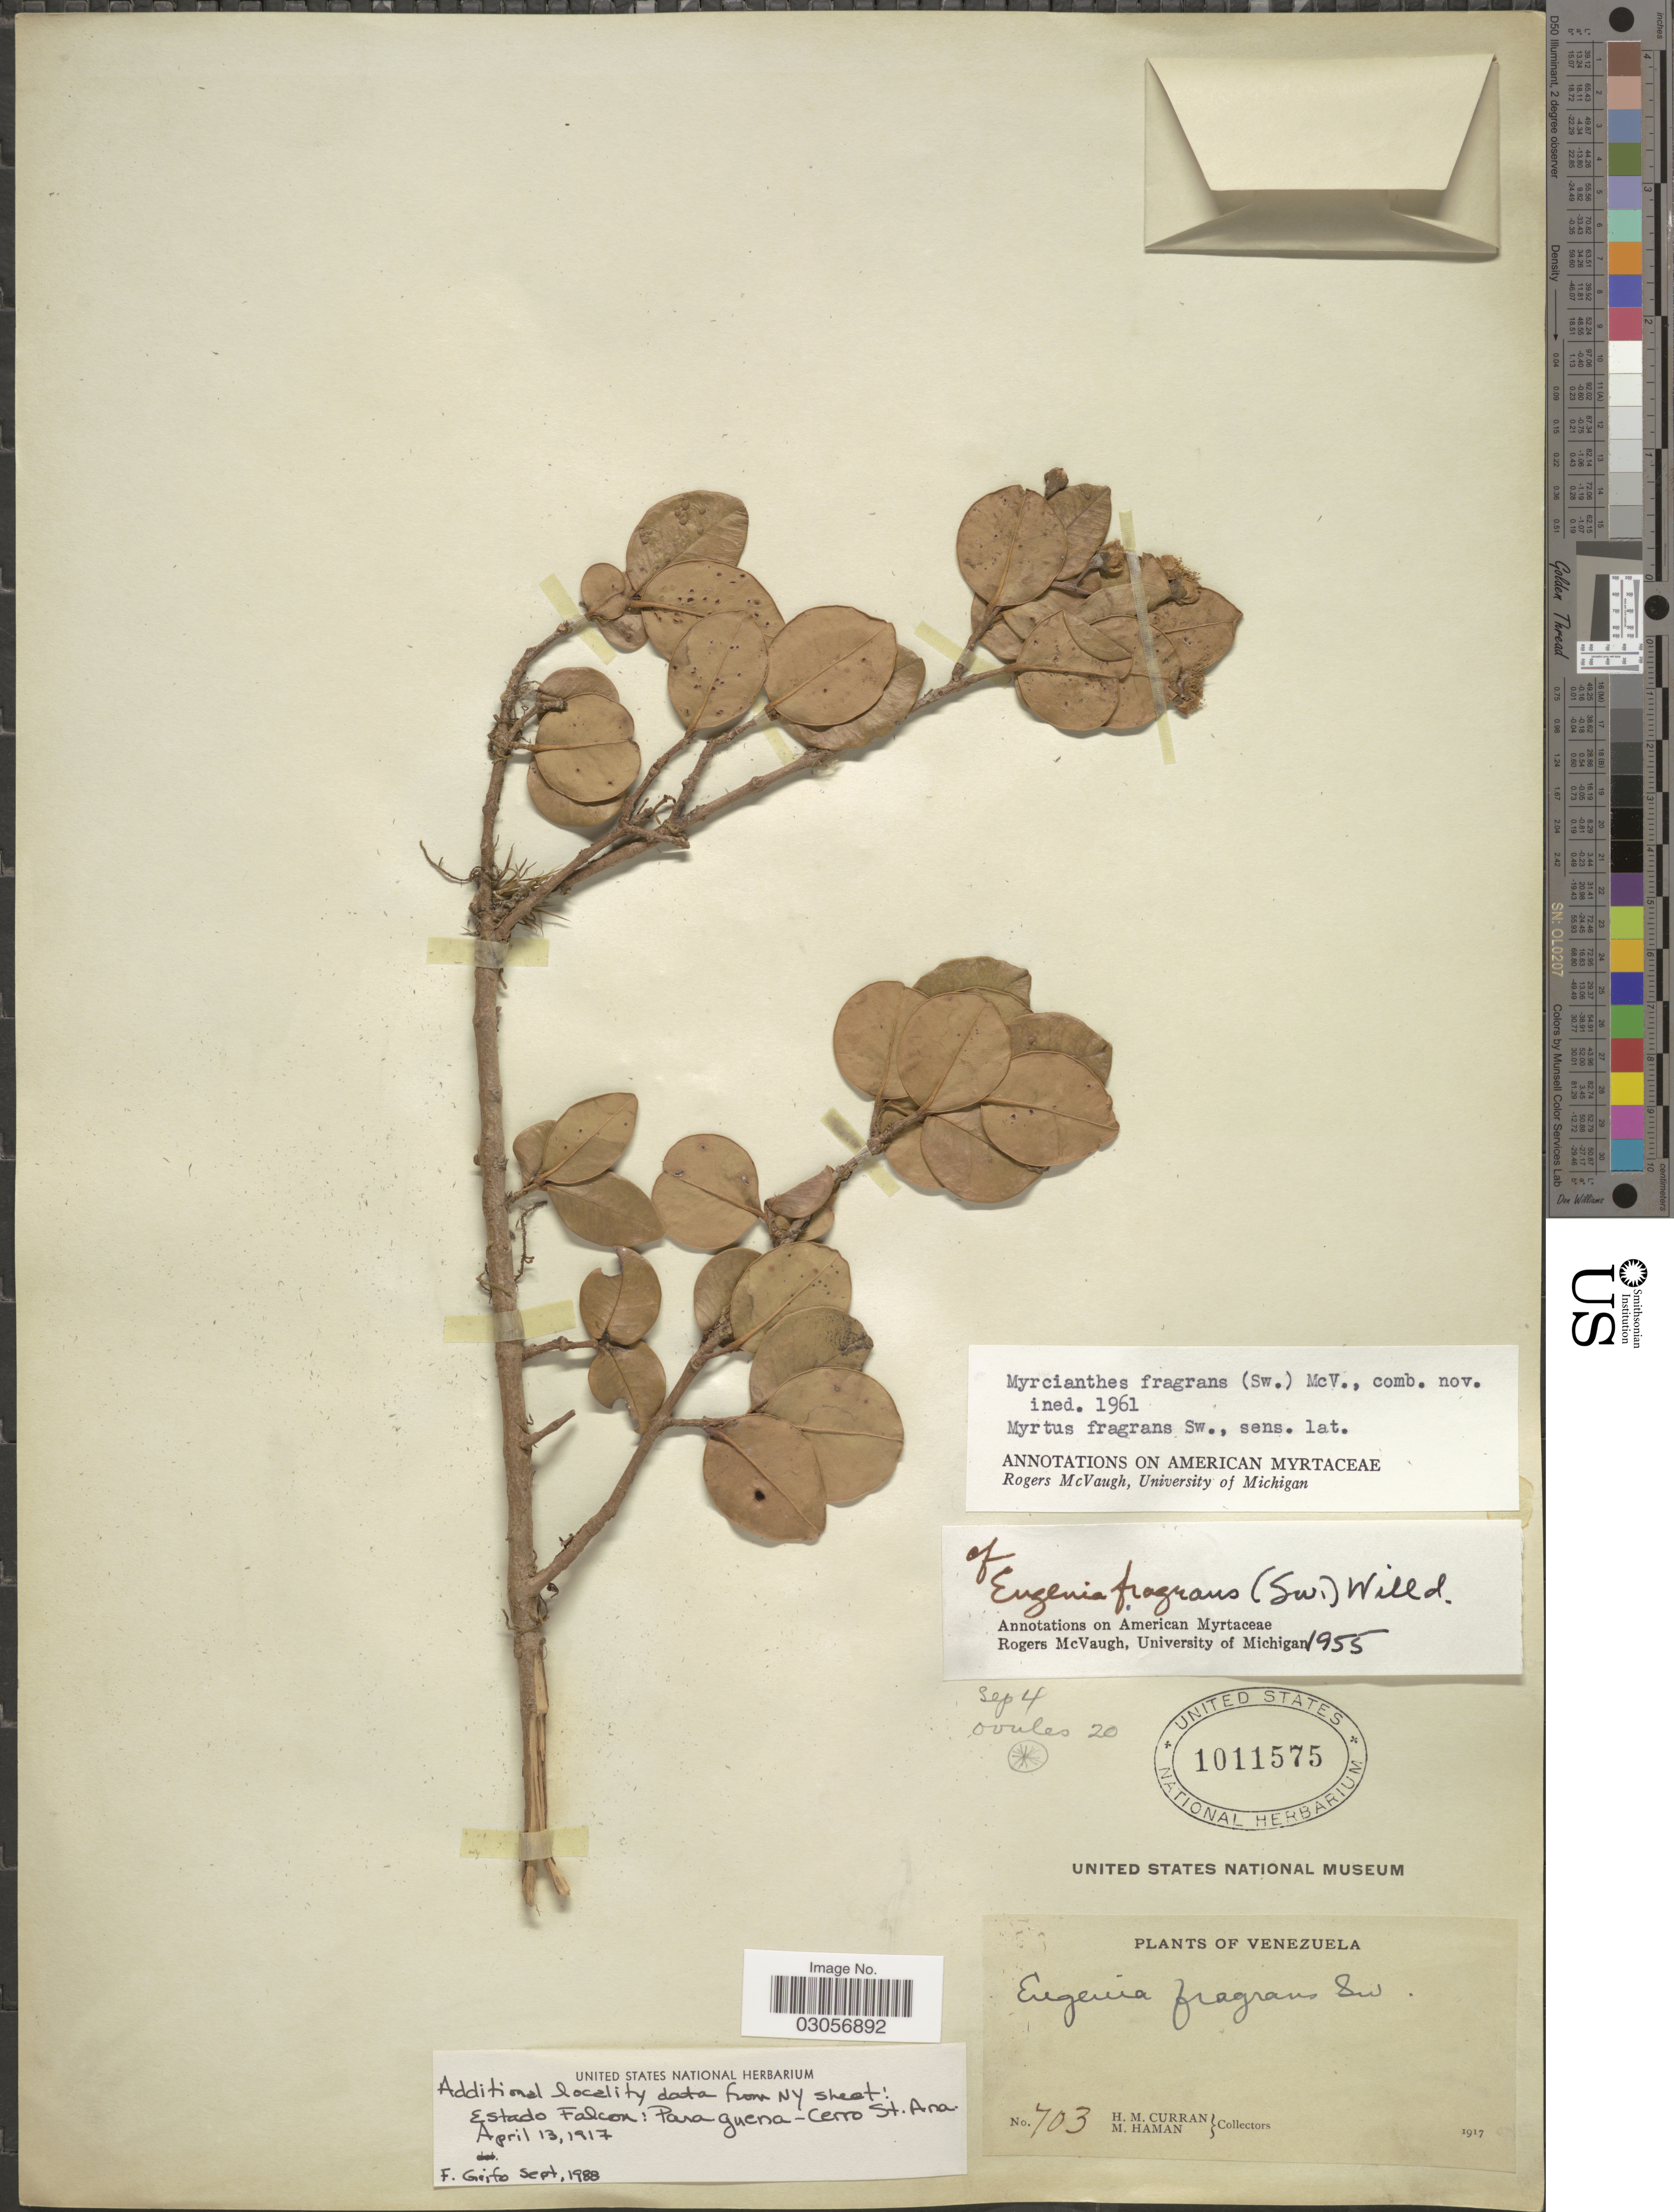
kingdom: Plantae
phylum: Tracheophyta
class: Magnoliopsida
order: Myrtales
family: Myrtaceae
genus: Myrcianthes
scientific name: Myrcianthes fragrans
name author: (Sw.) McVaugh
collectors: H. M. Curran & M. Haman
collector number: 703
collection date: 1917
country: Venezuela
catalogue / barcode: US 1011575